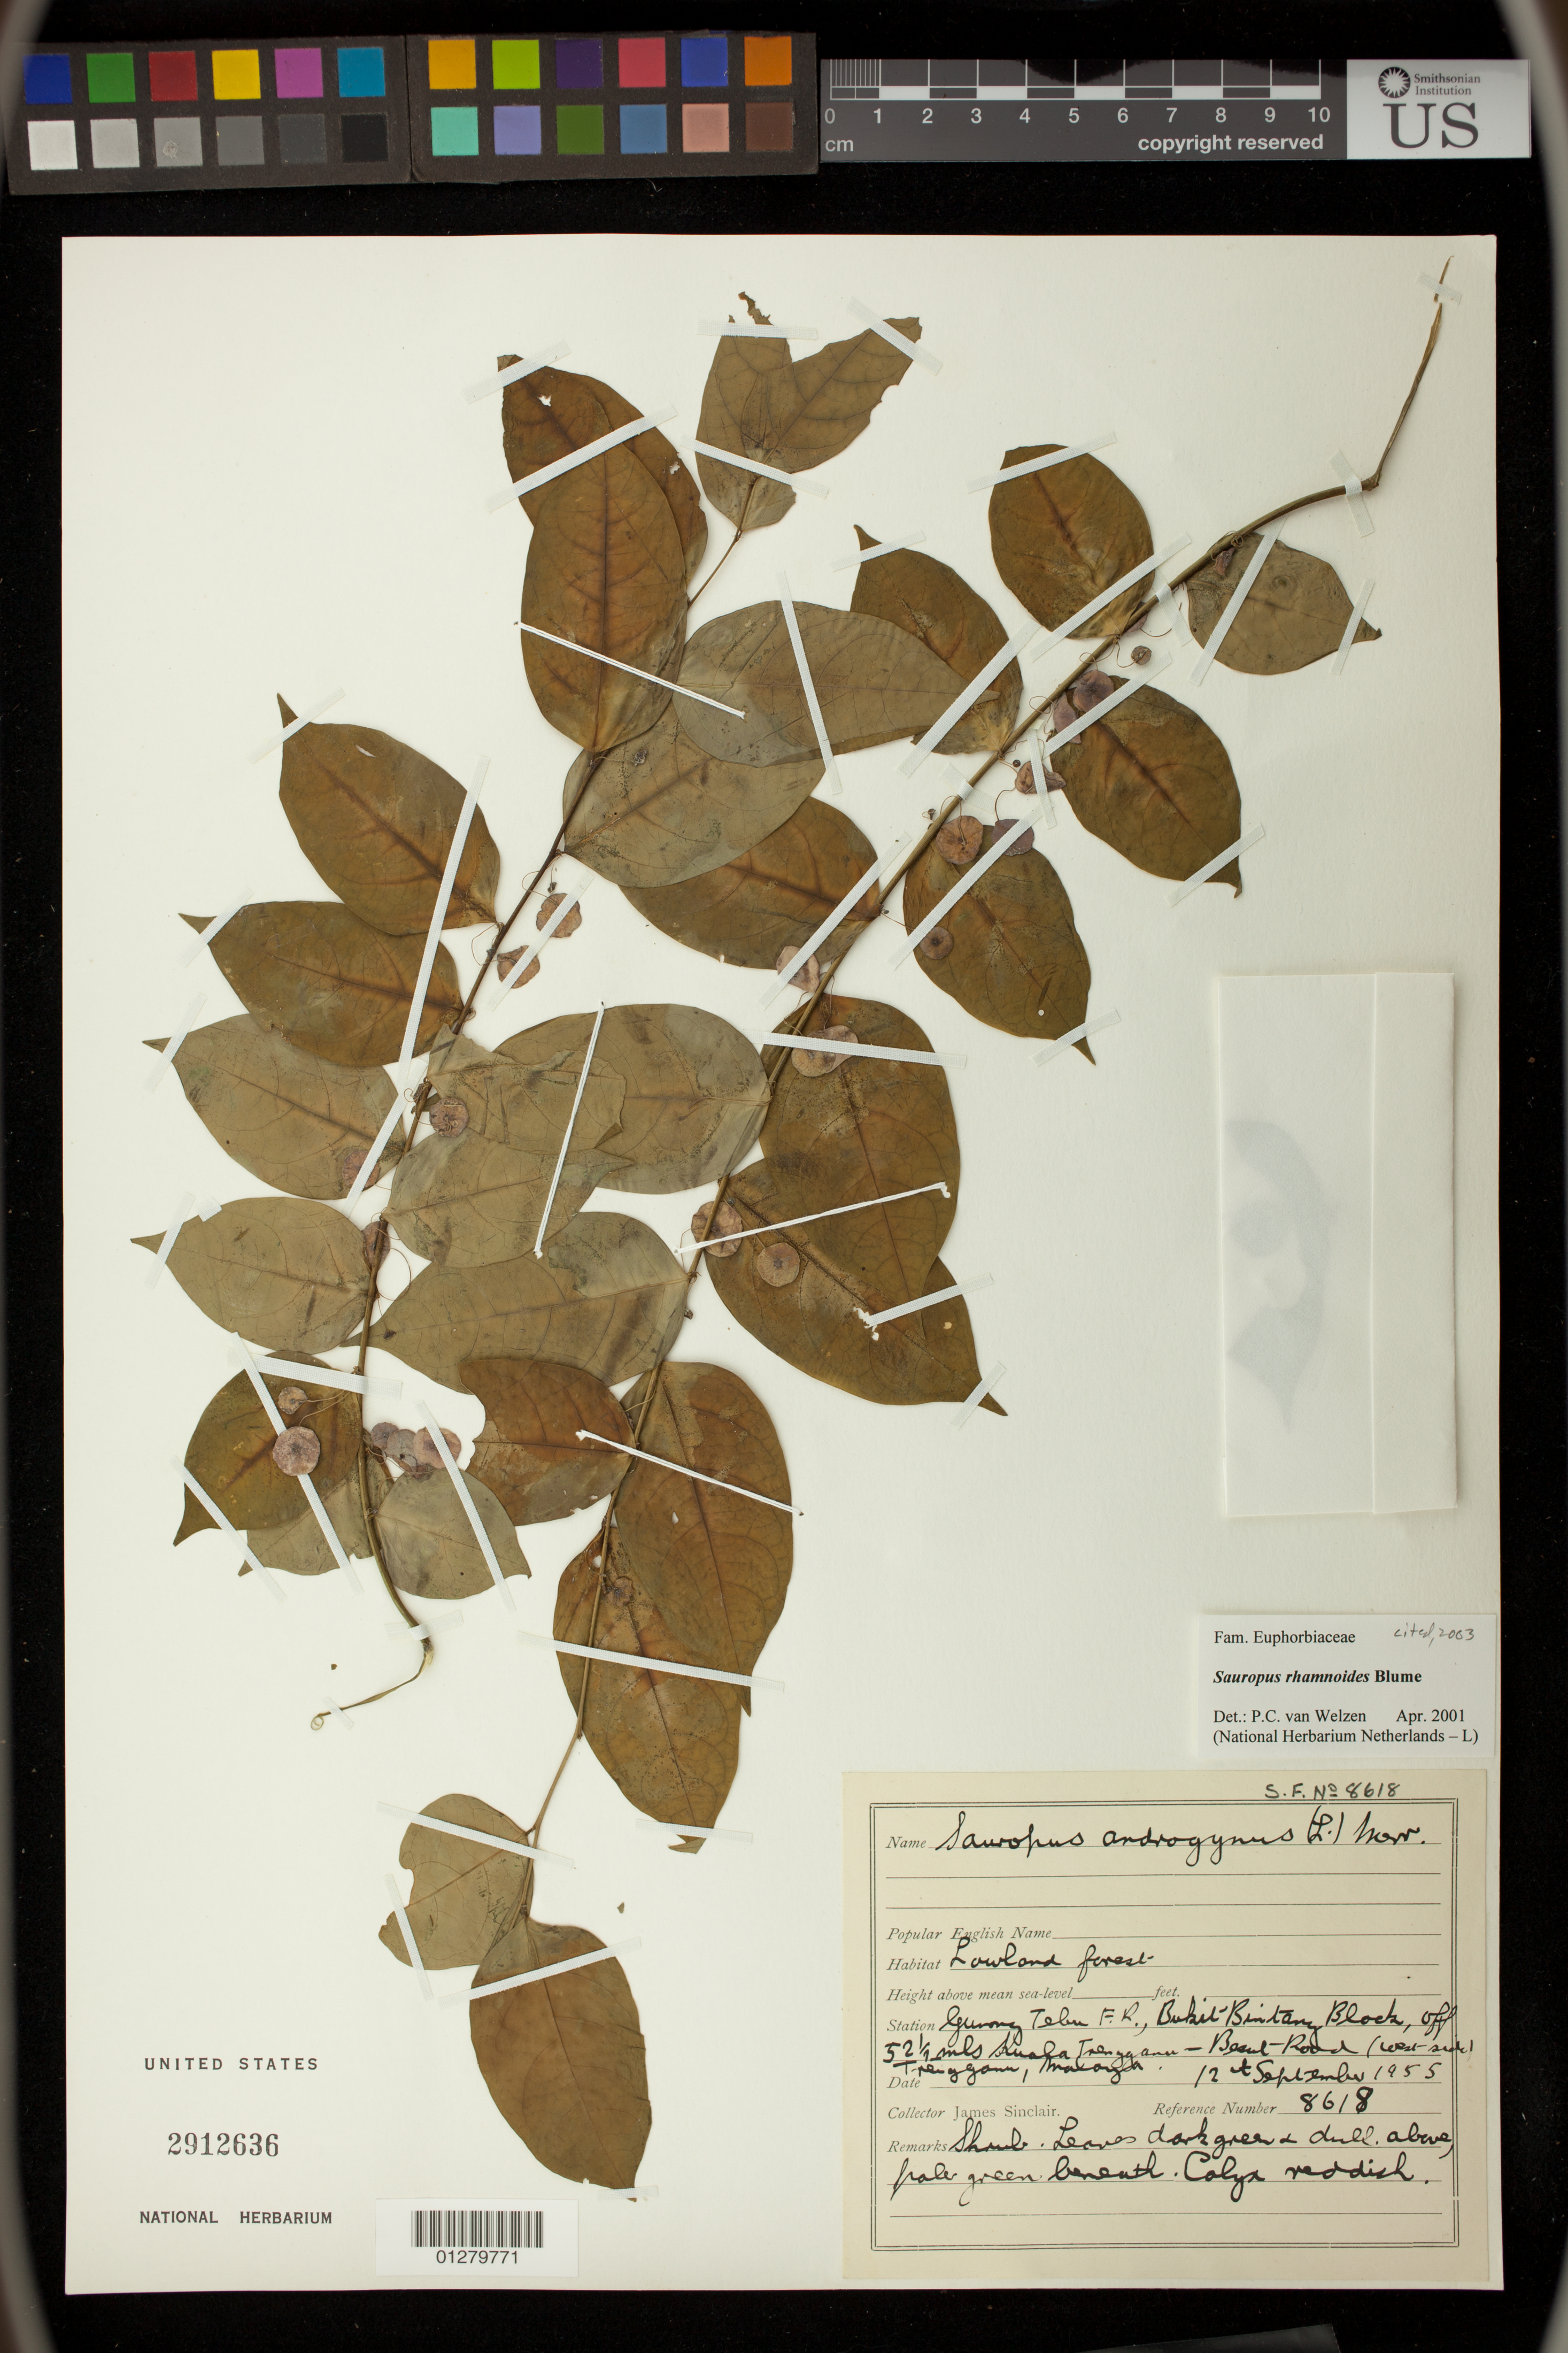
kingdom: Plantae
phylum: Tracheophyta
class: Magnoliopsida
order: Malpighiales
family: Phyllanthaceae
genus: Sauropus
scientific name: Sauropus rhamnoides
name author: Blume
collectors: J. Sinclair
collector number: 8618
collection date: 1955-09-12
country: Malaysia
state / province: Terengganu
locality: Gunung Tebu F.R., Bukit Bintang Block, off 52 1/2 miles Kuala Trengganu-Beach Road (west-side)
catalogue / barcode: US 2912636